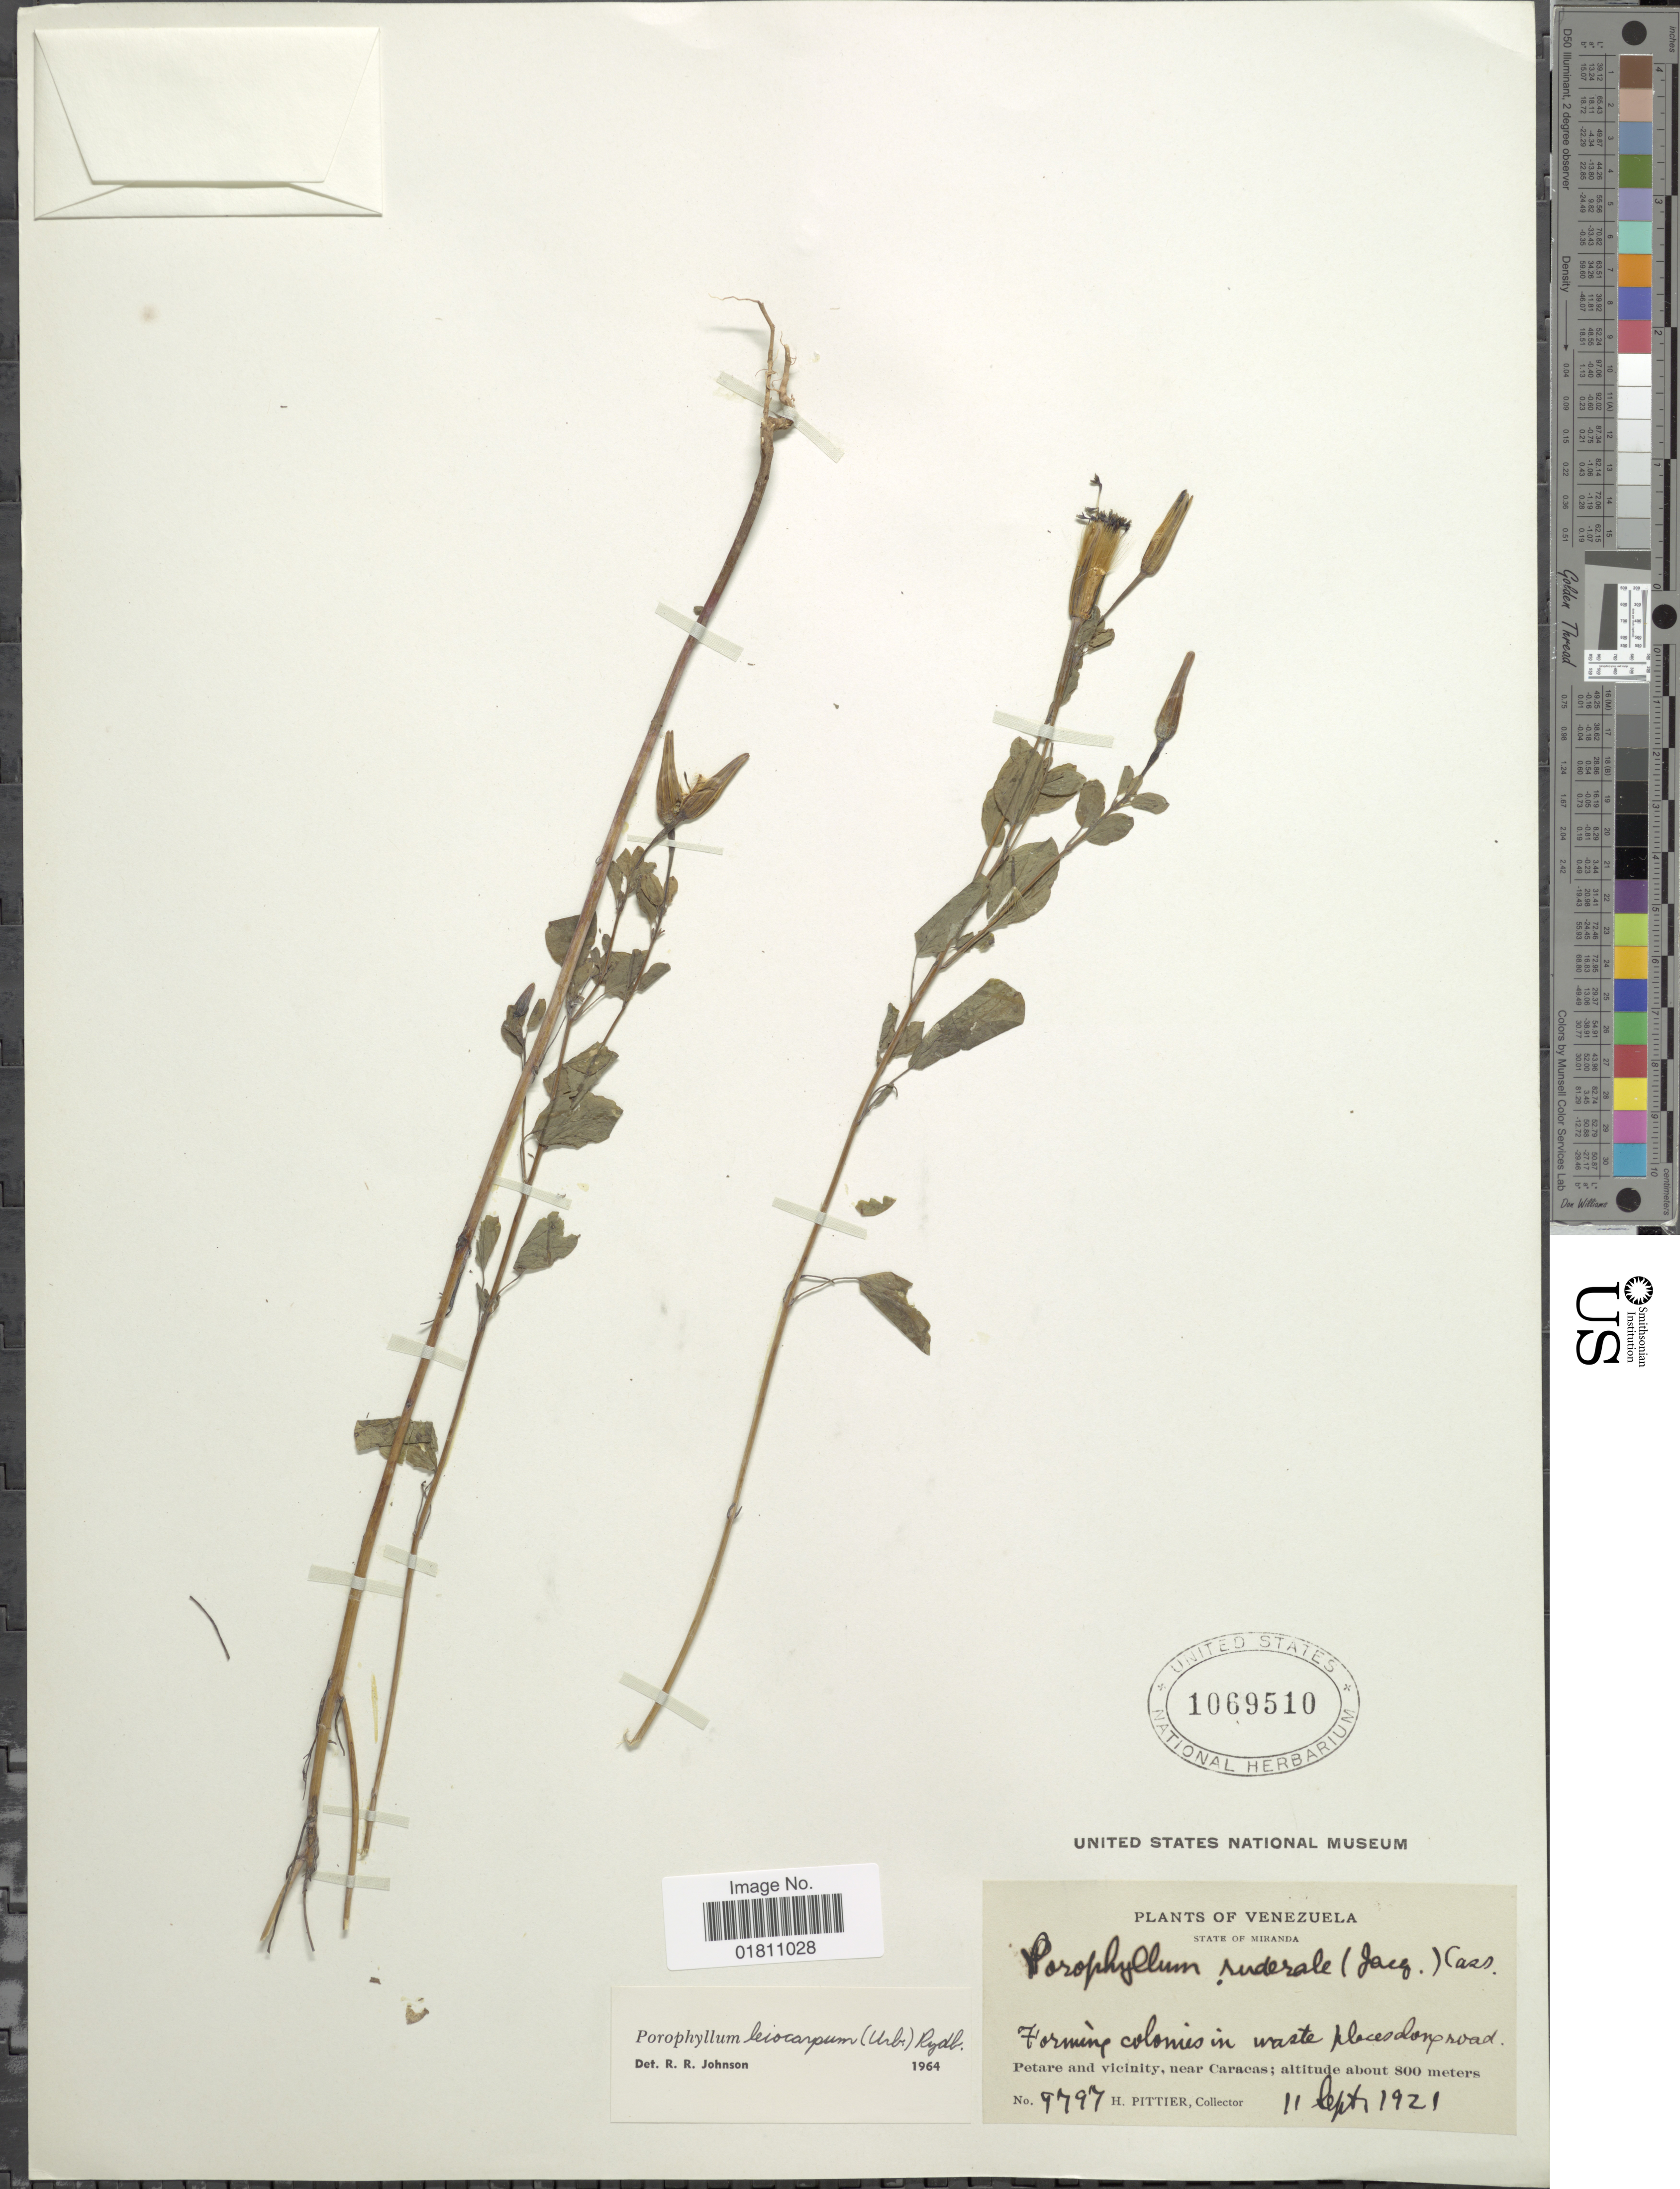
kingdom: Plantae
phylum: Tracheophyta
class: Magnoliopsida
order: Asterales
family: Asteraceae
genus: Porophyllum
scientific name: Porophyllum leiocarpum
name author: (Urb.) Rydb.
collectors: H. F. Pittier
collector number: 9797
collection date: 1921-09-11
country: Venezuela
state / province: Miranda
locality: Forming colonies in waste places damp road, Petare and vicinity, near Caracas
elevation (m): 800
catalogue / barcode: US 1069510